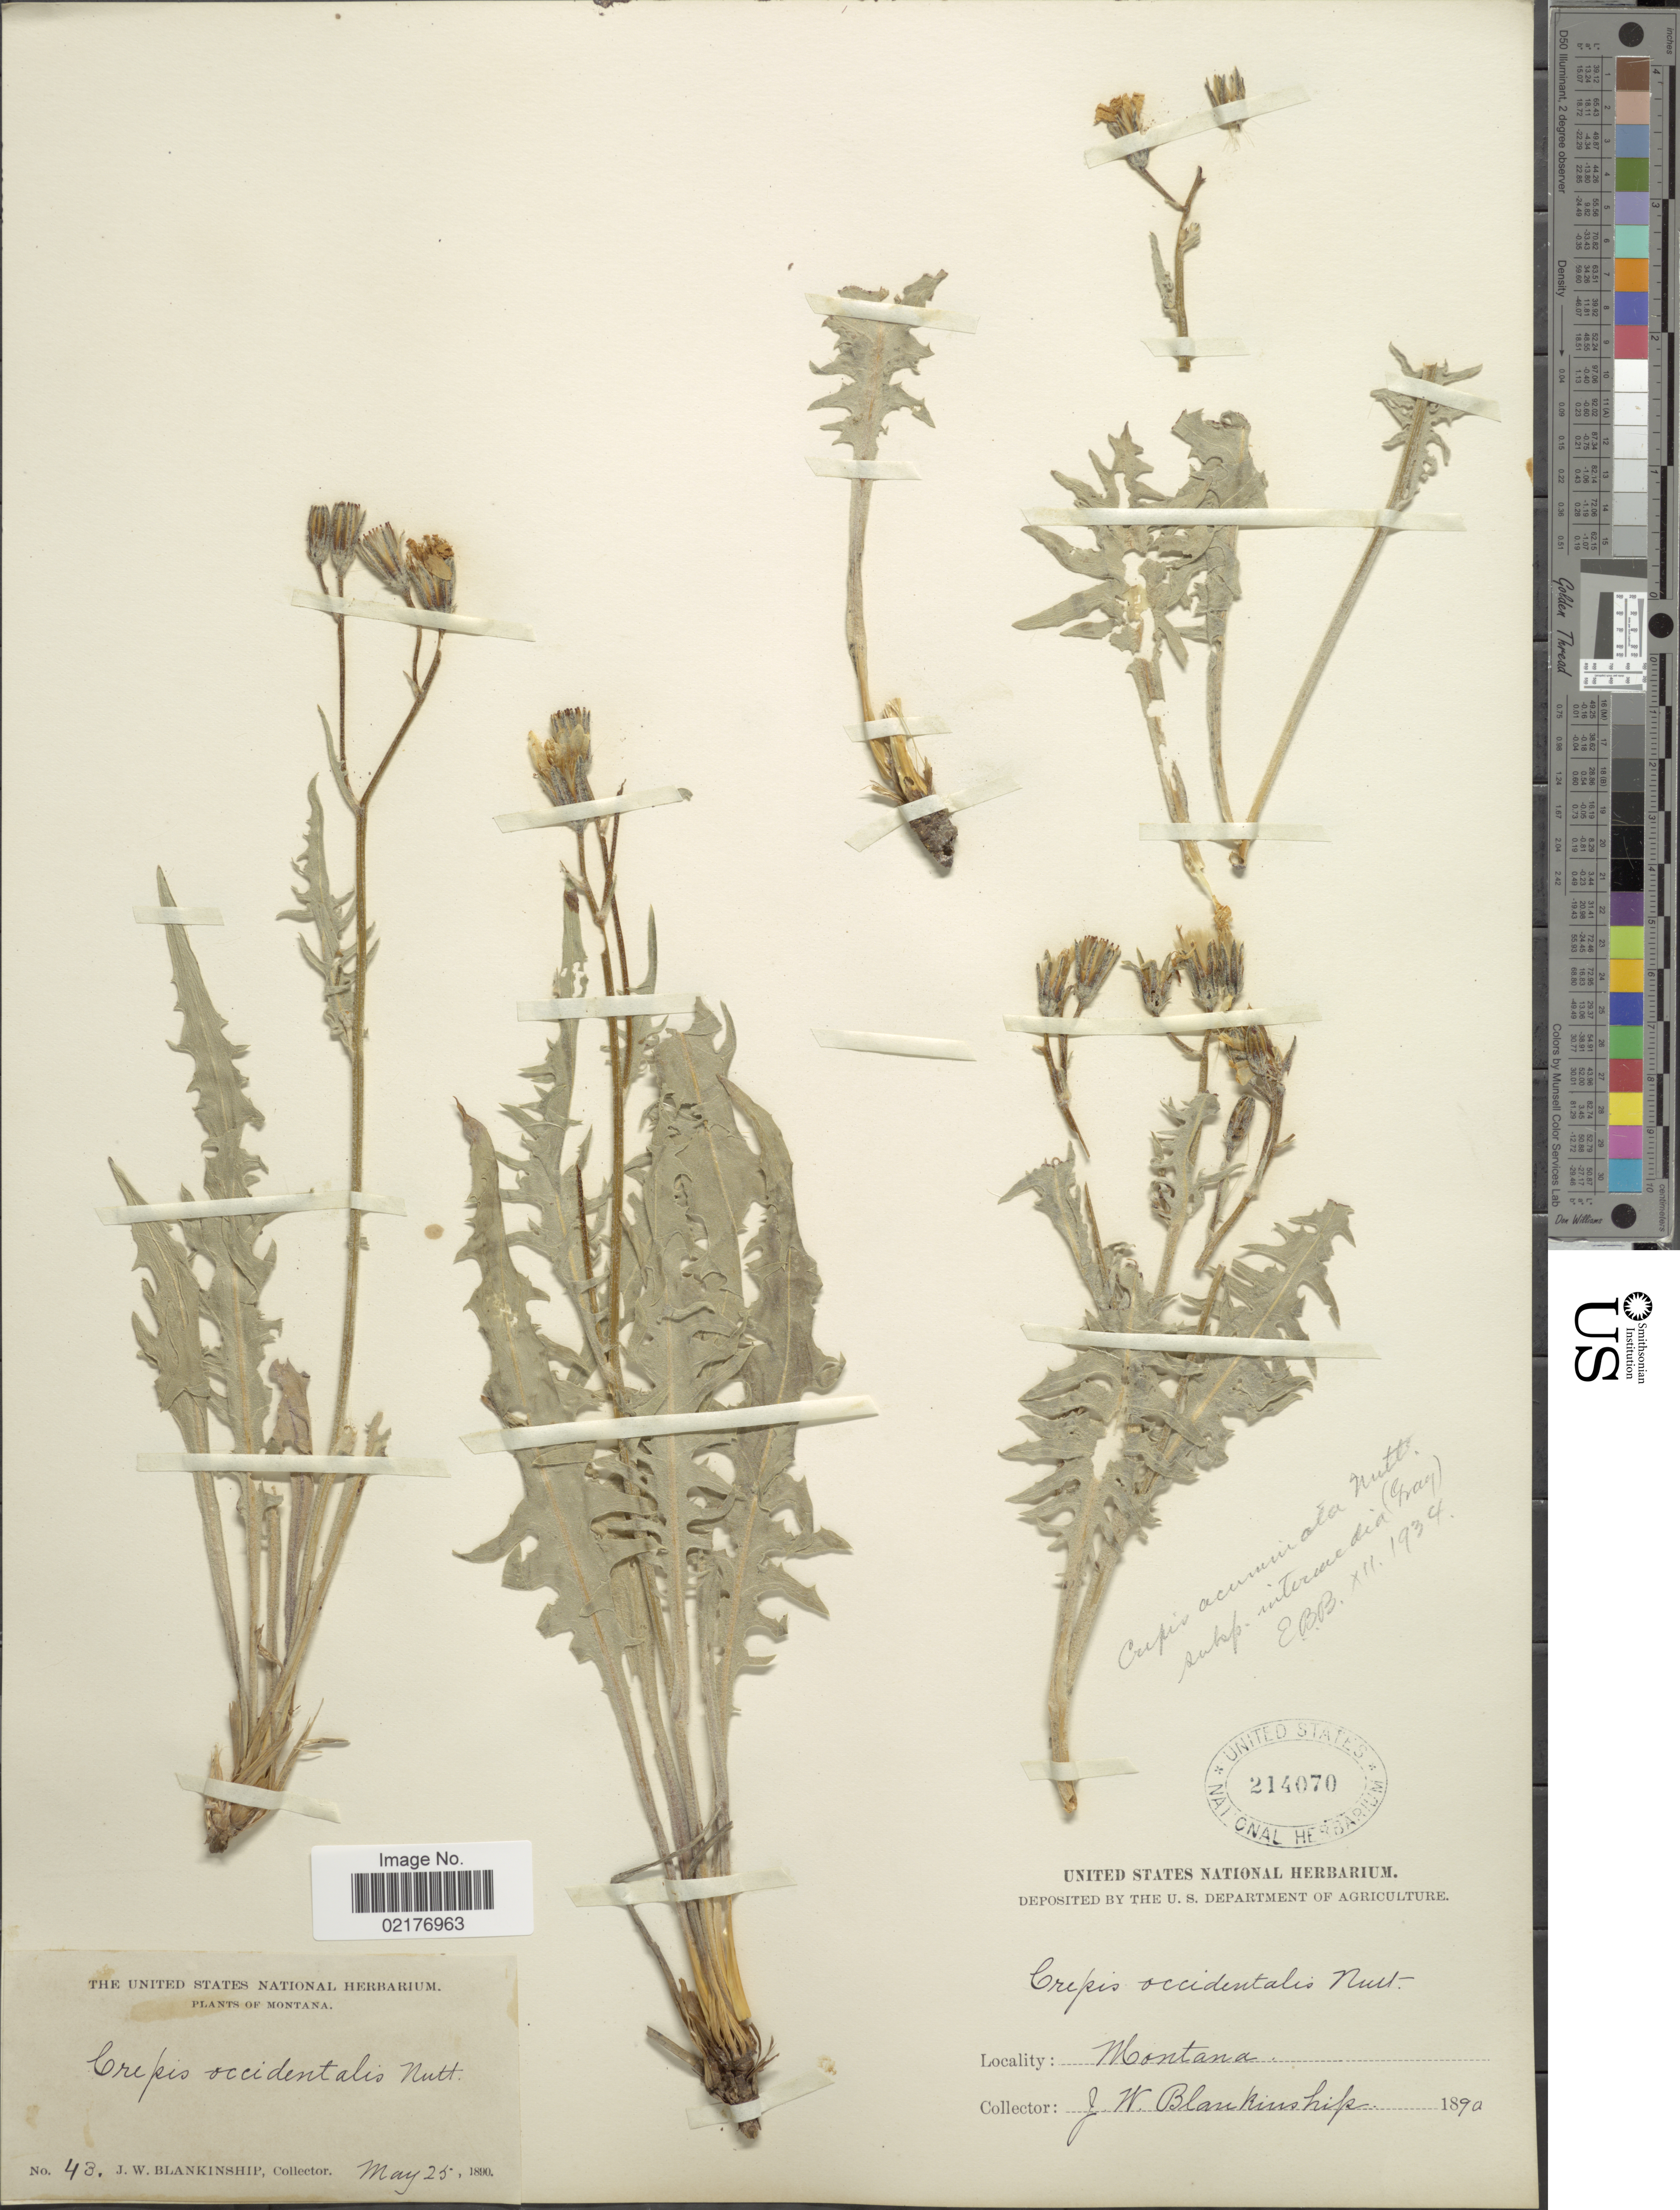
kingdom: Plantae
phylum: Tracheophyta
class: Magnoliopsida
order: Asterales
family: Asteraceae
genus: Crepis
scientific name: Crepis intermedia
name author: A. Gray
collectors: J. W. Blankinship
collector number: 43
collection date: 1890-05-25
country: United States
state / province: Montana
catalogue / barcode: US 214070